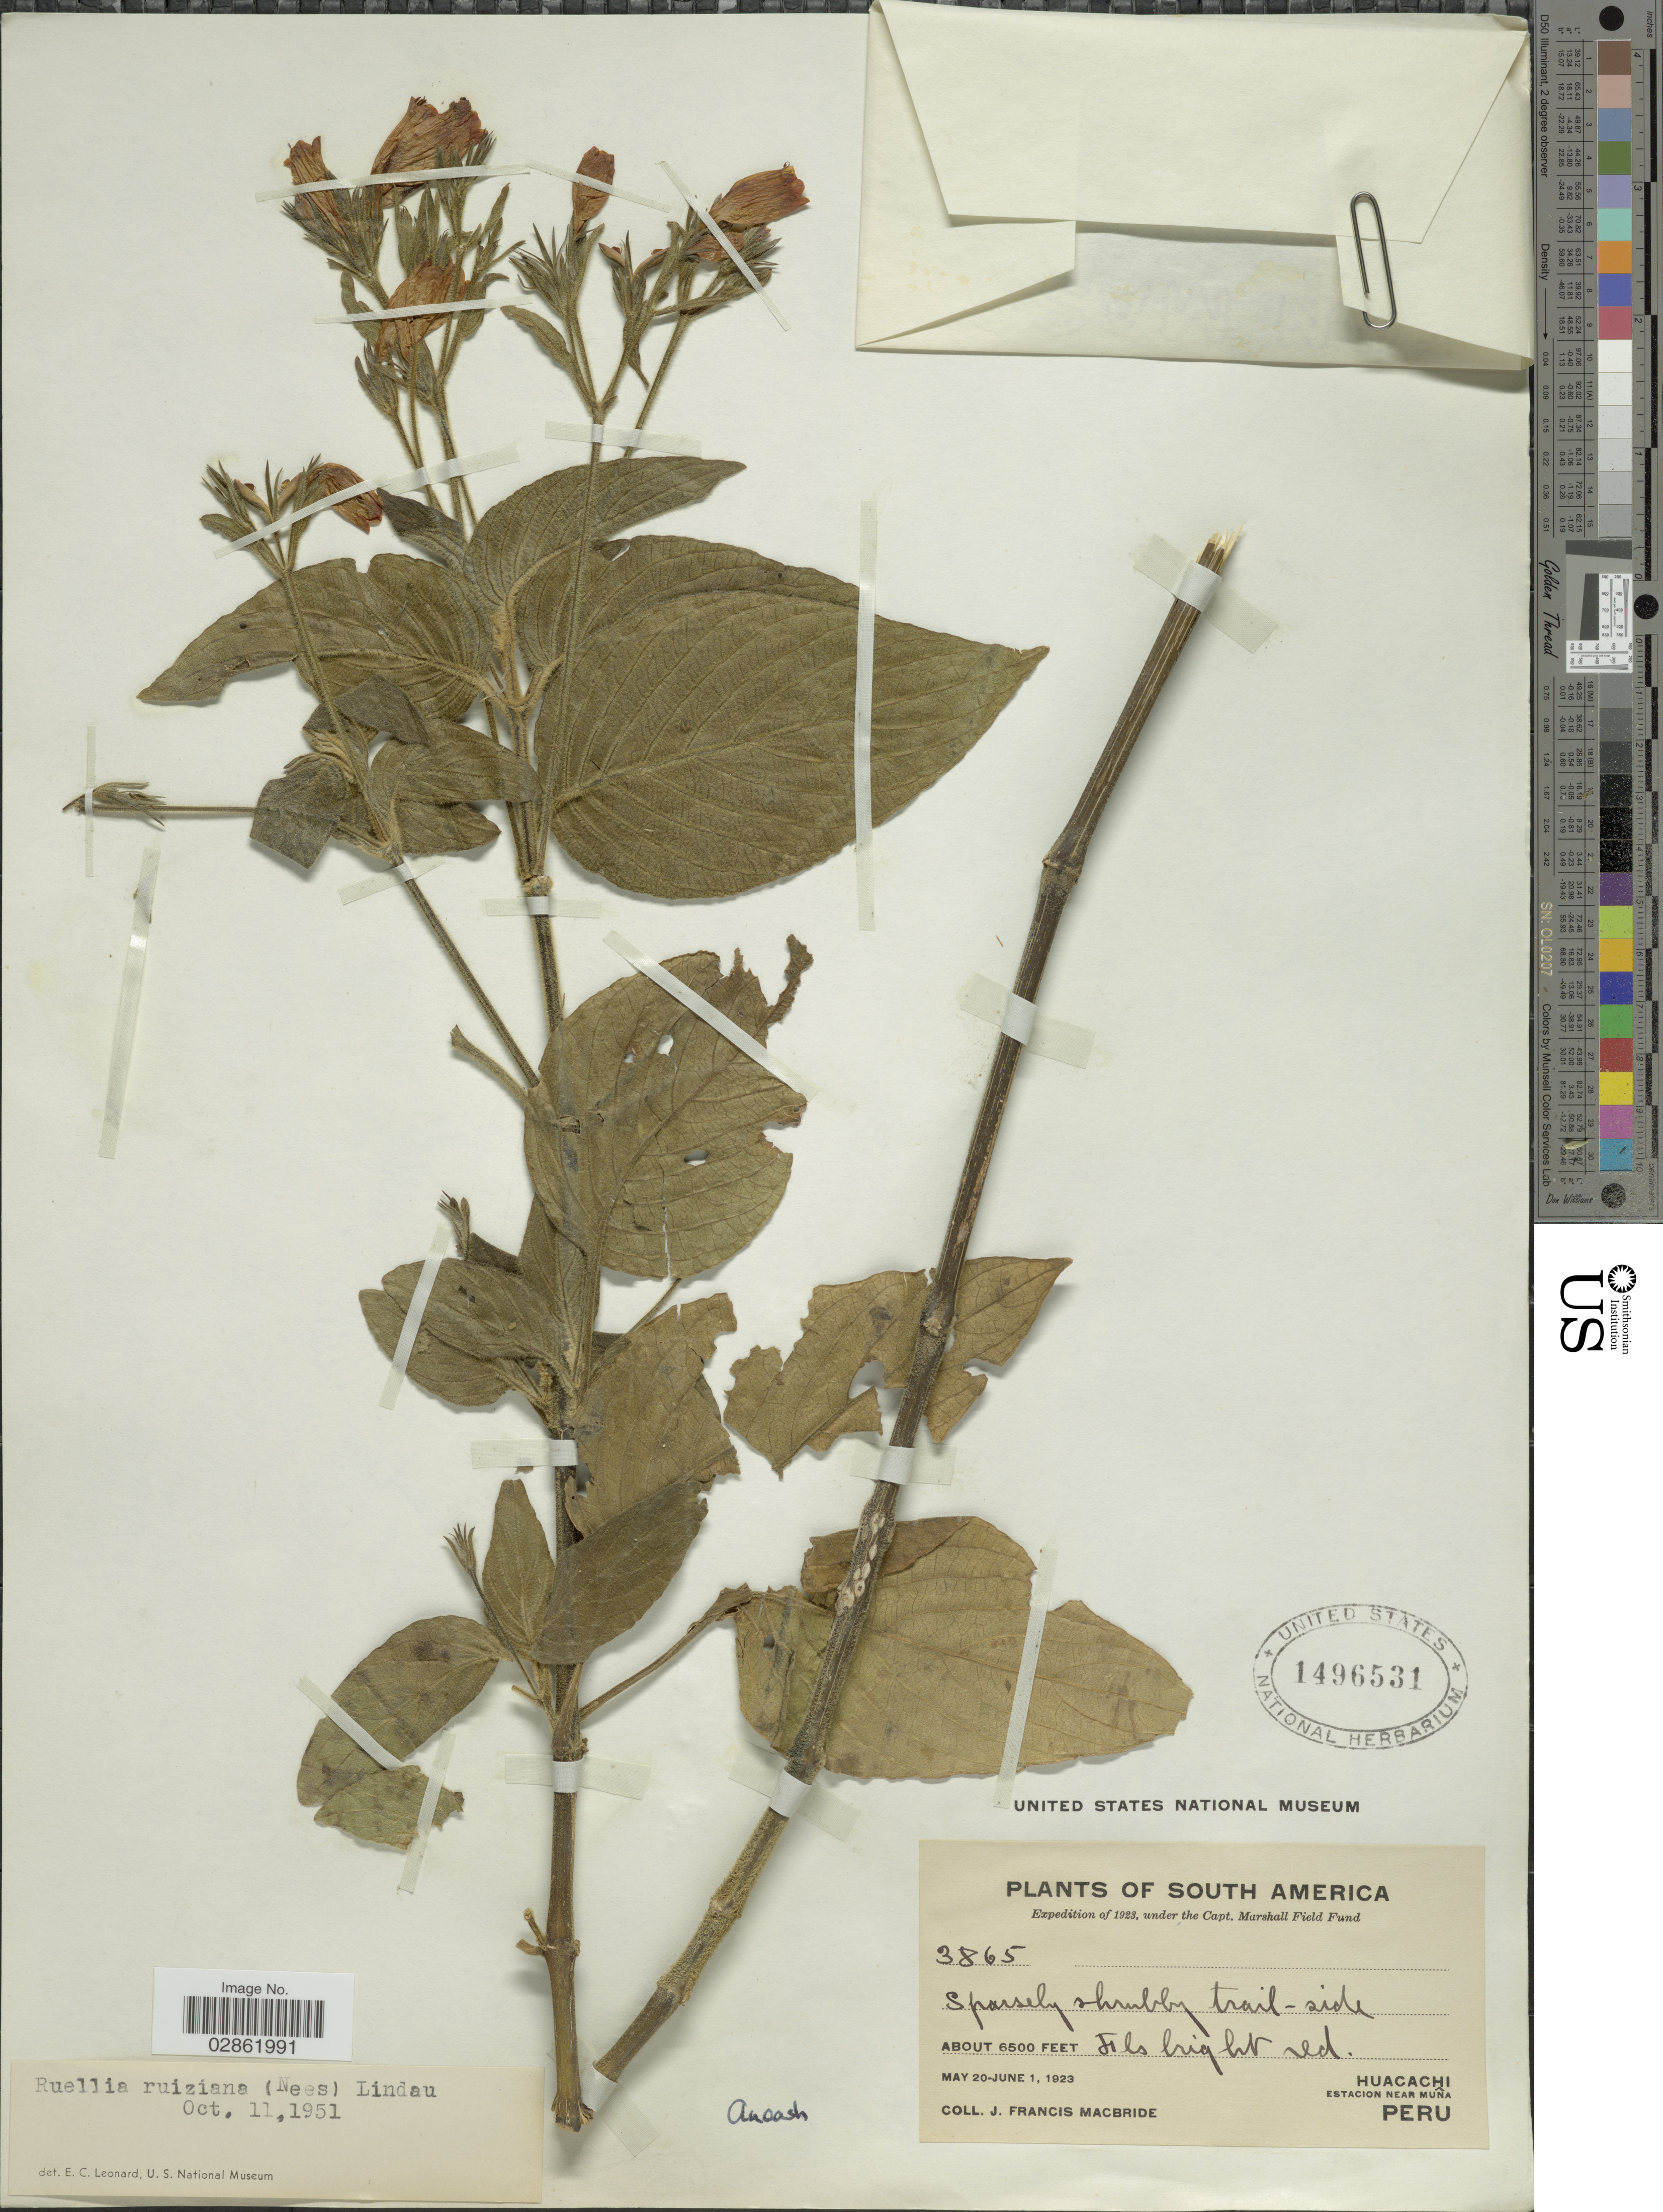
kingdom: Plantae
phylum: Tracheophyta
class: Magnoliopsida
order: Lamiales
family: Acanthaceae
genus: Ruellia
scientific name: Ruellia ruiziana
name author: (Nees) Lindau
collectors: J. F. Macbride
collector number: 3865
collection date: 1923-05-20/1923-06-01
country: Peru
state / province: Ancash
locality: Huacachi, Estacion near Muña.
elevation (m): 1981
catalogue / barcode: US 1496531